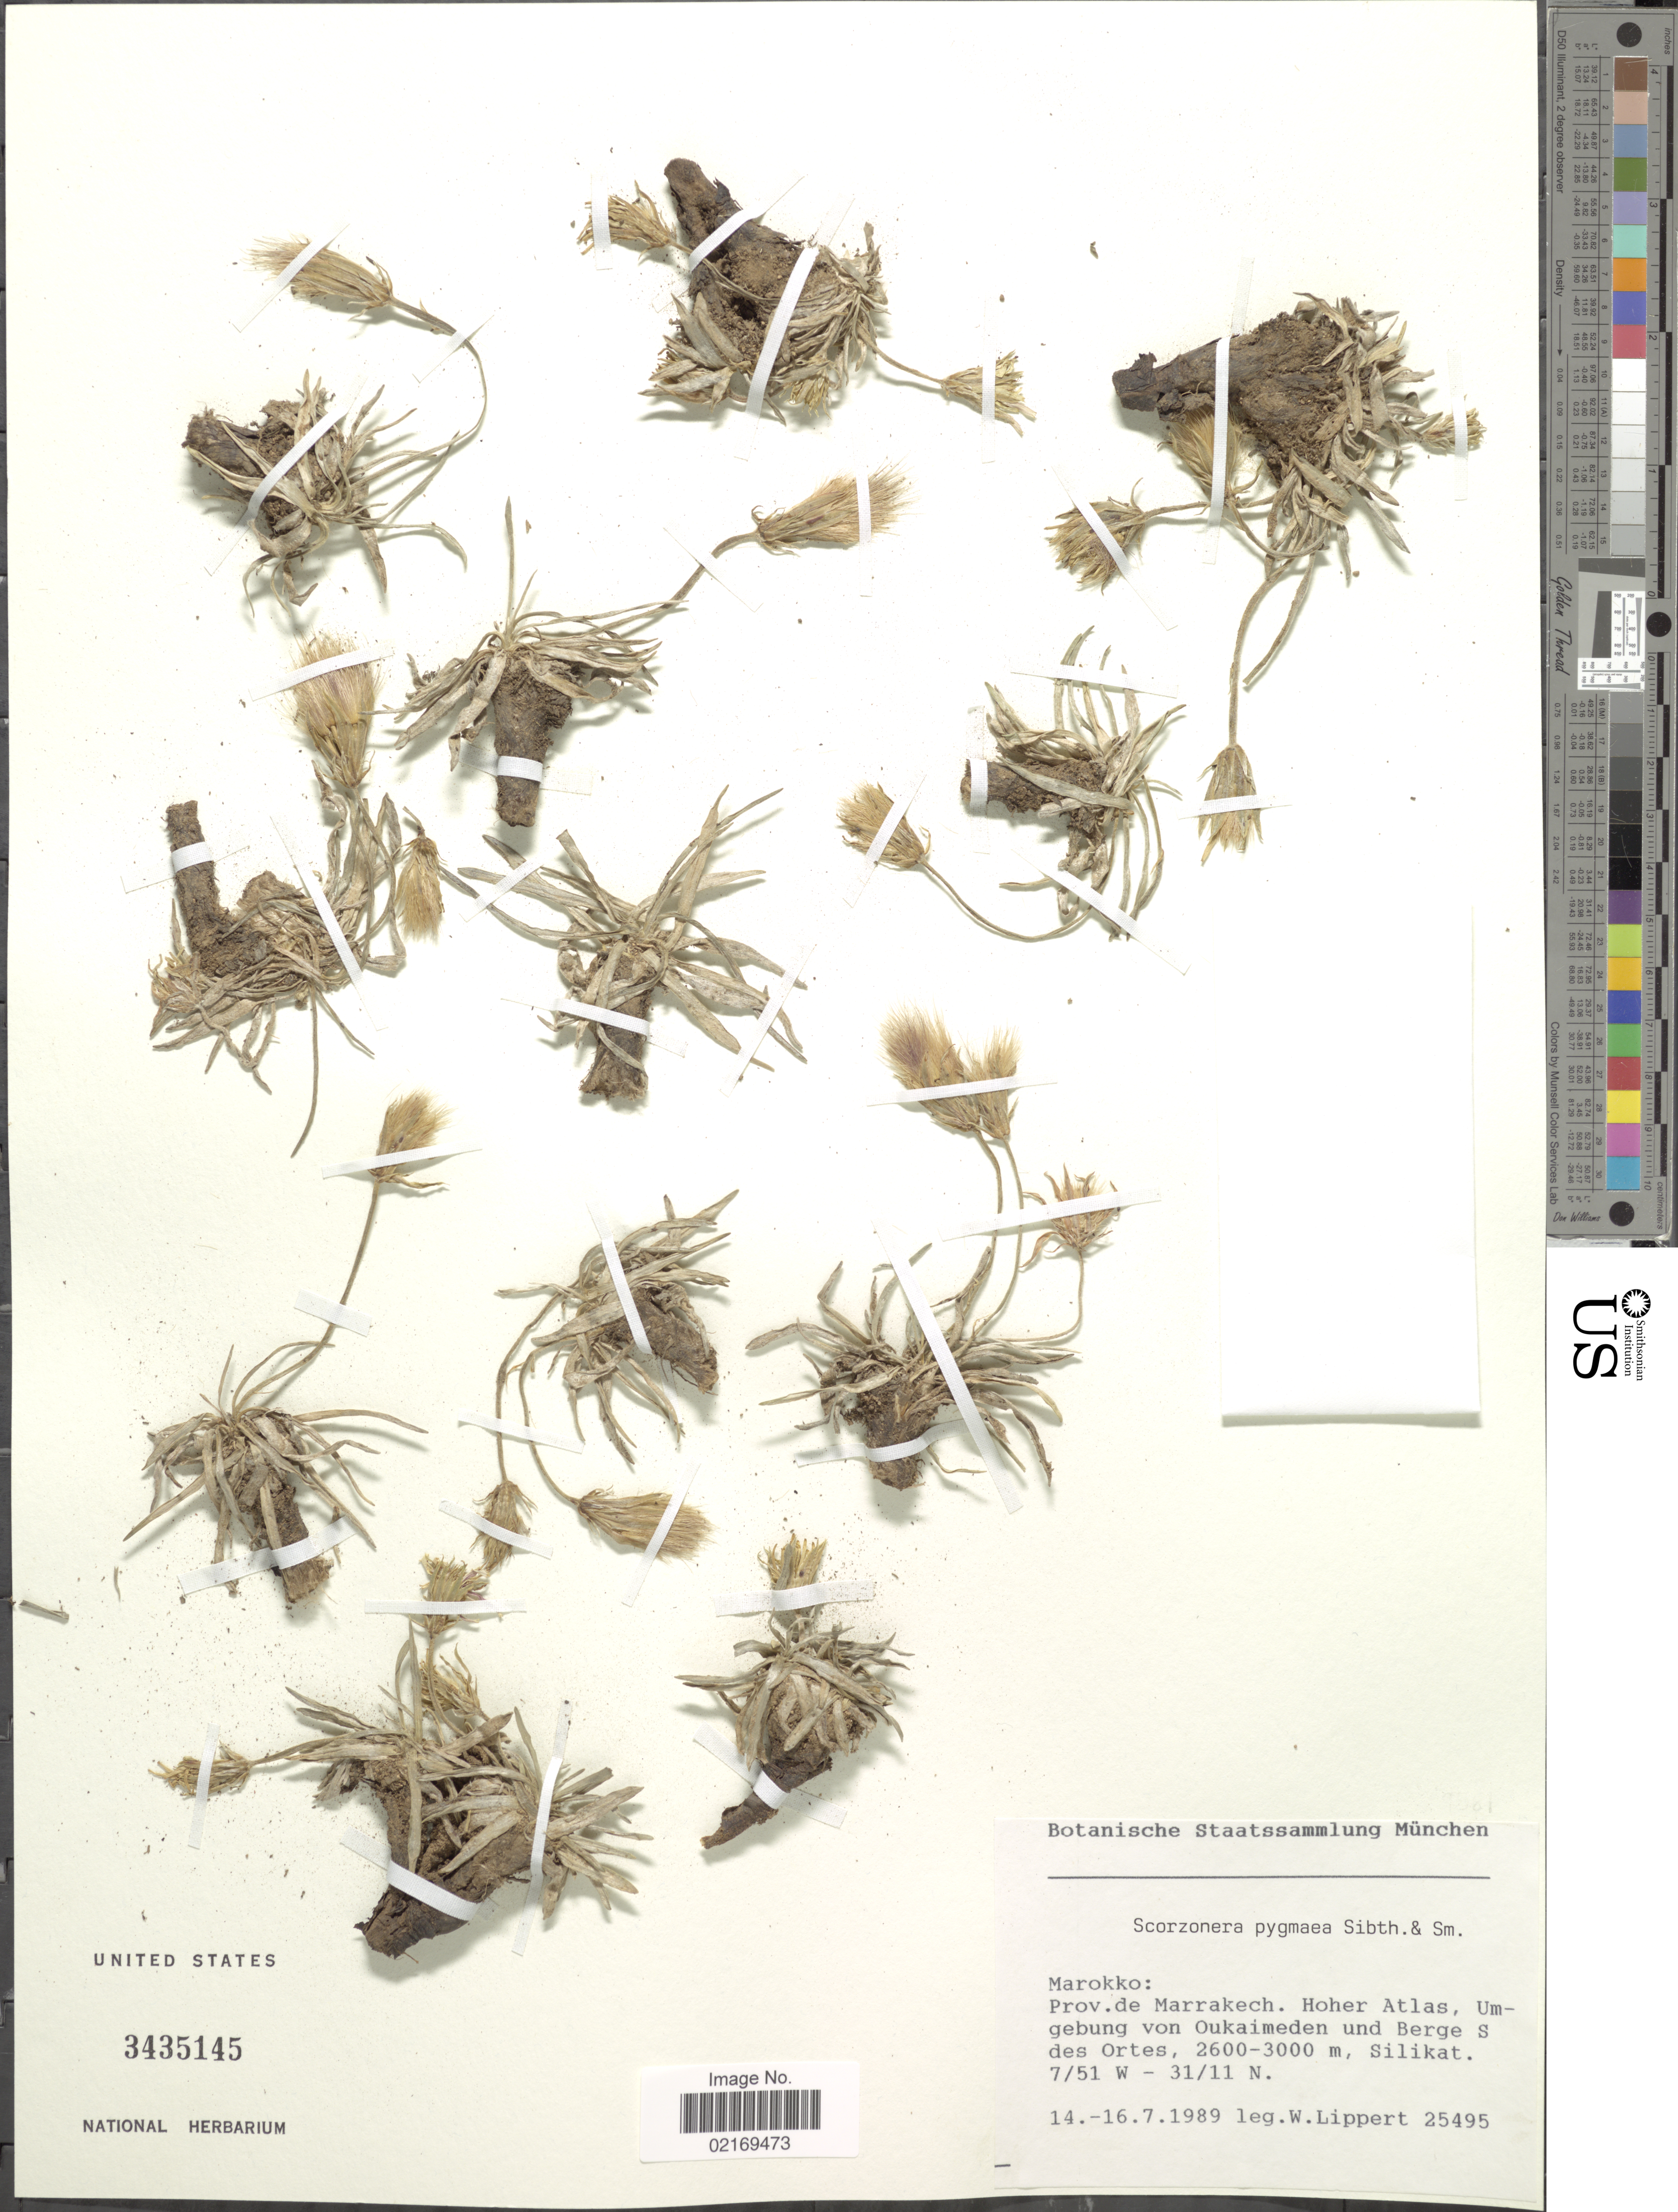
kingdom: Plantae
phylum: Tracheophyta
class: Magnoliopsida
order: Asterales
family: Asteraceae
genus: Scorzonera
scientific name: Scorzonera pygmaea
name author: Sm.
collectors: W. Lippert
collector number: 25495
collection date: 1989-07-14/1989-07-16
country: Morocco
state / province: Marrakech-Tensift-Al Haouz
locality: Marokko, Prov. de Marrakech, Hoher Atlas, Umgebung von Oukaimeden und Berge S des Ortes, Silikat.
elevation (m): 2600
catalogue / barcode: US 3435145